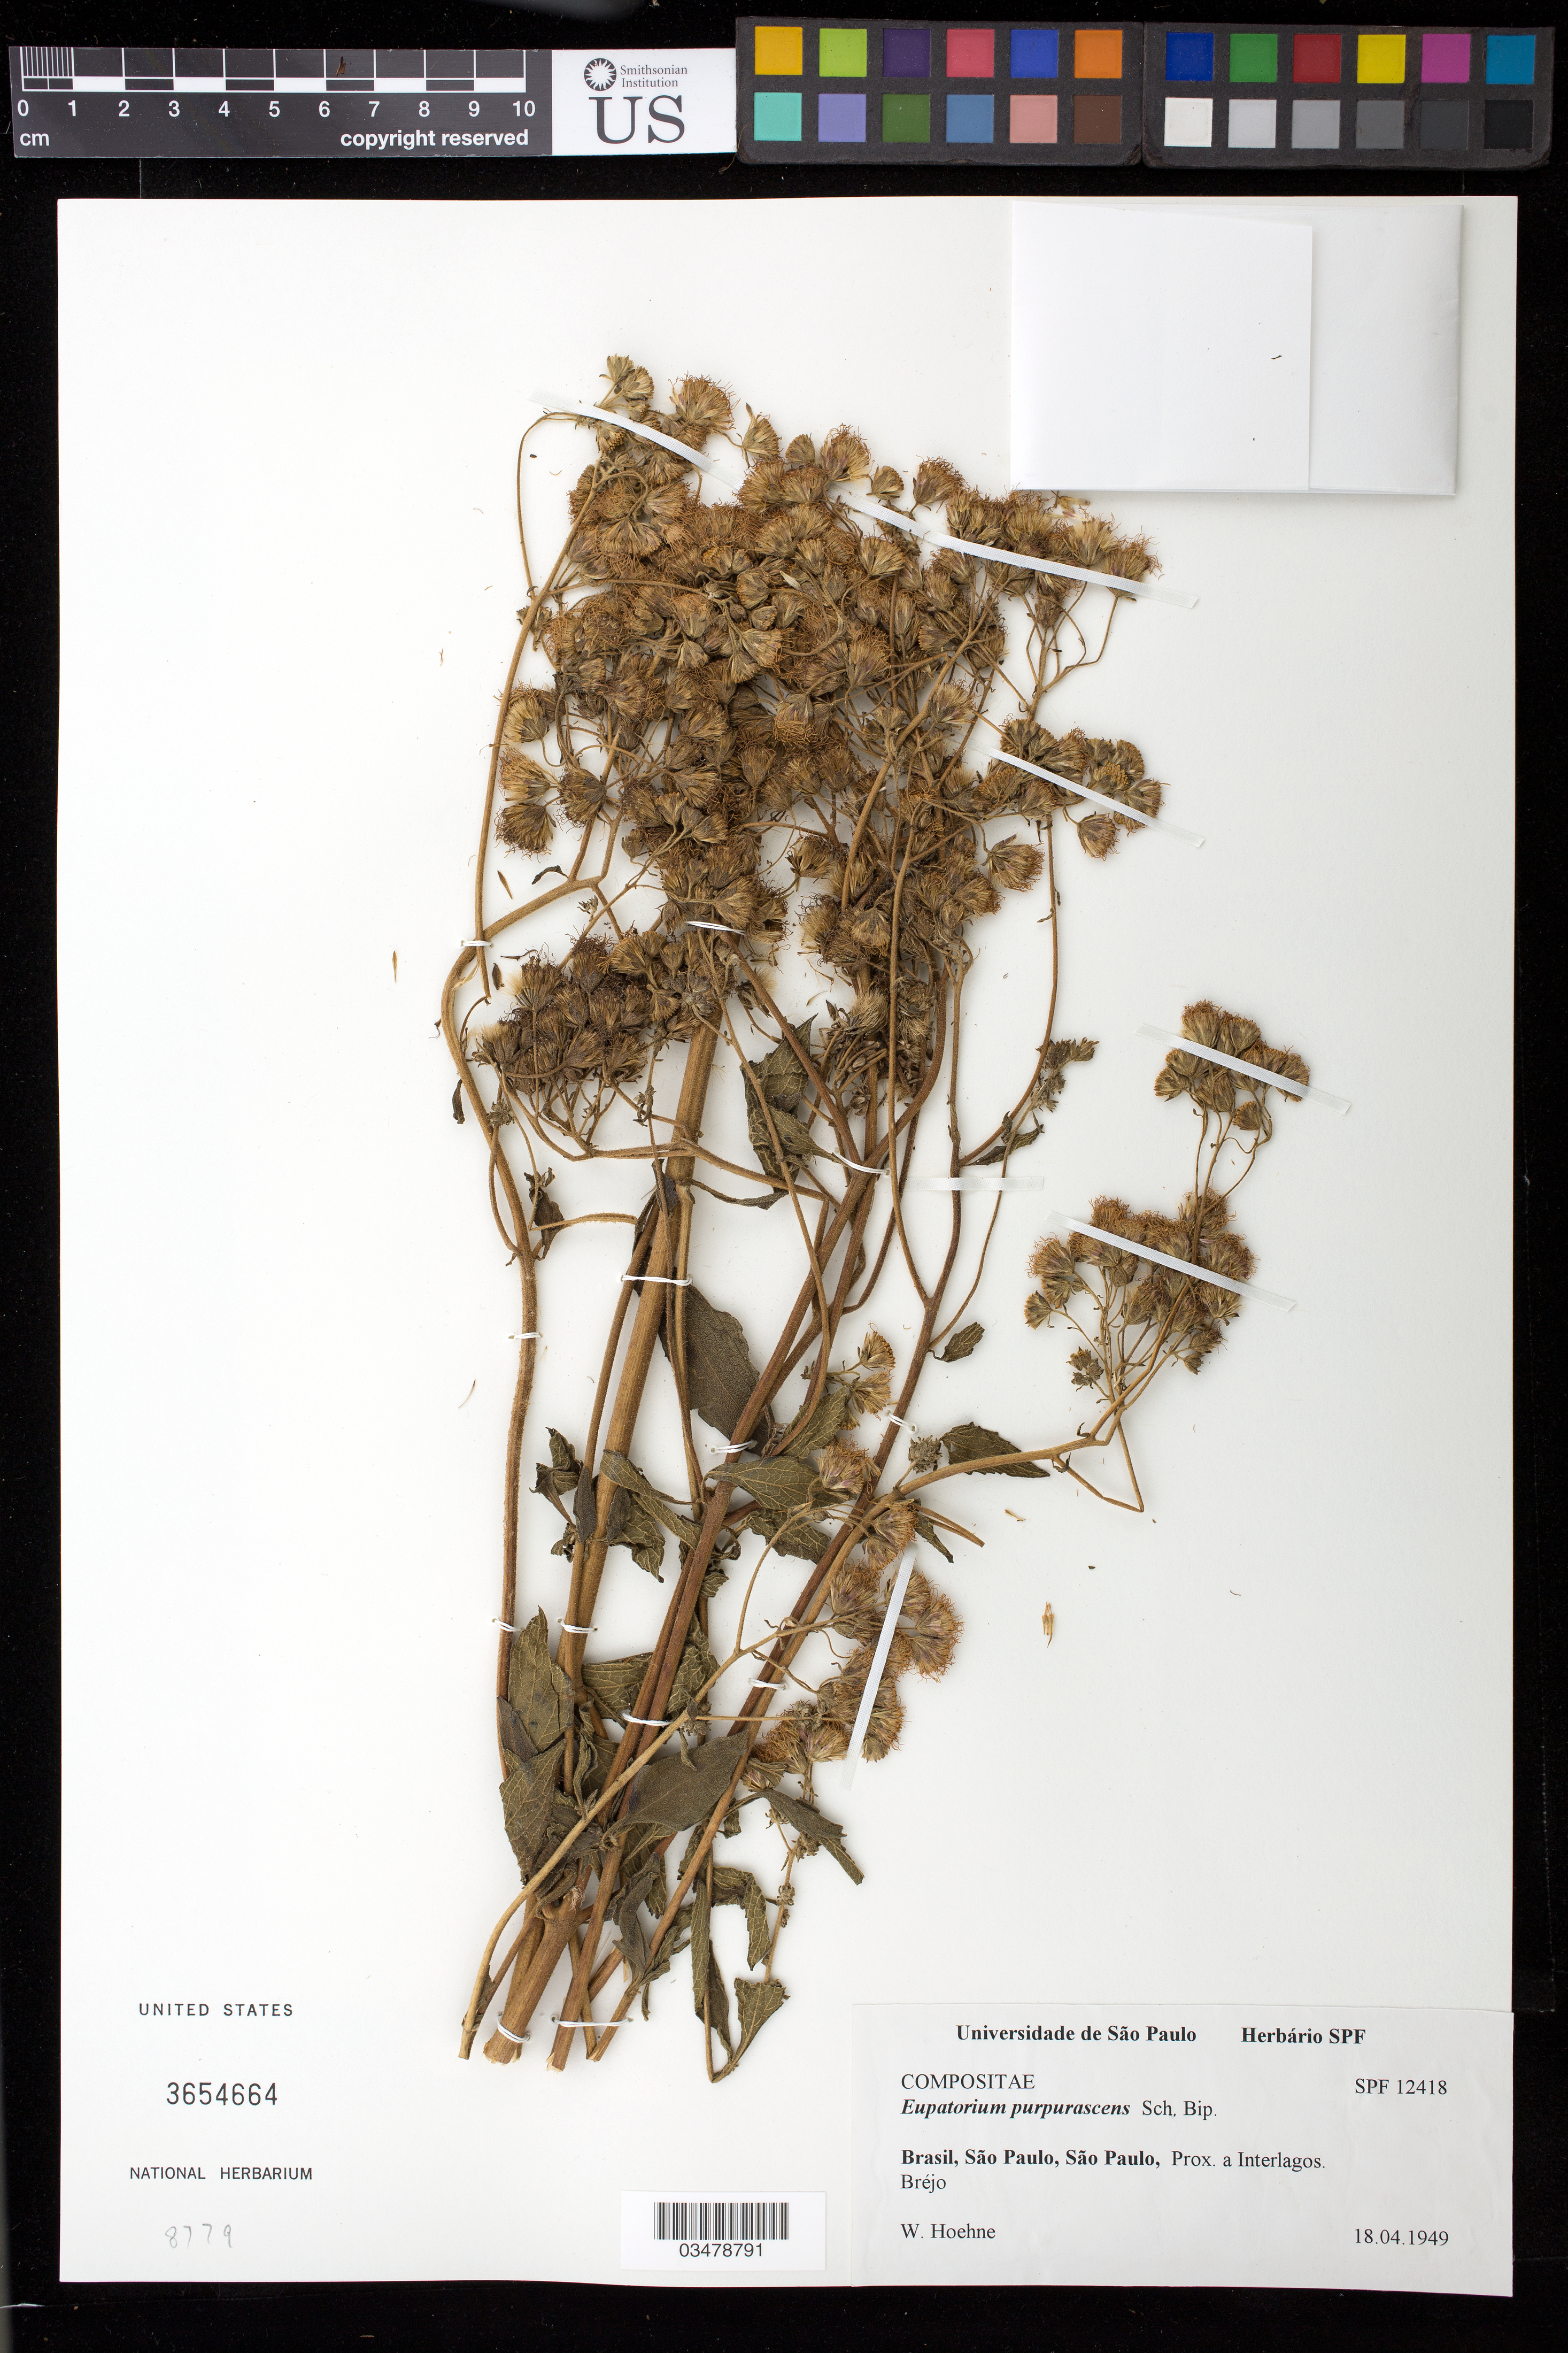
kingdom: Plantae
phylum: Tracheophyta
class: Magnoliopsida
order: Asterales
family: Asteraceae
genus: Campuloclinium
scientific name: Campuloclinium purpurascens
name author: (Sch. Bip. ex Baker) R.M. King & H. Rob.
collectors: W. Hoehne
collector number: SPF 12418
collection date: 1949-04-18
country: Brazil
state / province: São Paulo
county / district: São Paulo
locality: Prox. a Interlagos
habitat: Brejo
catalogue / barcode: US 3654664